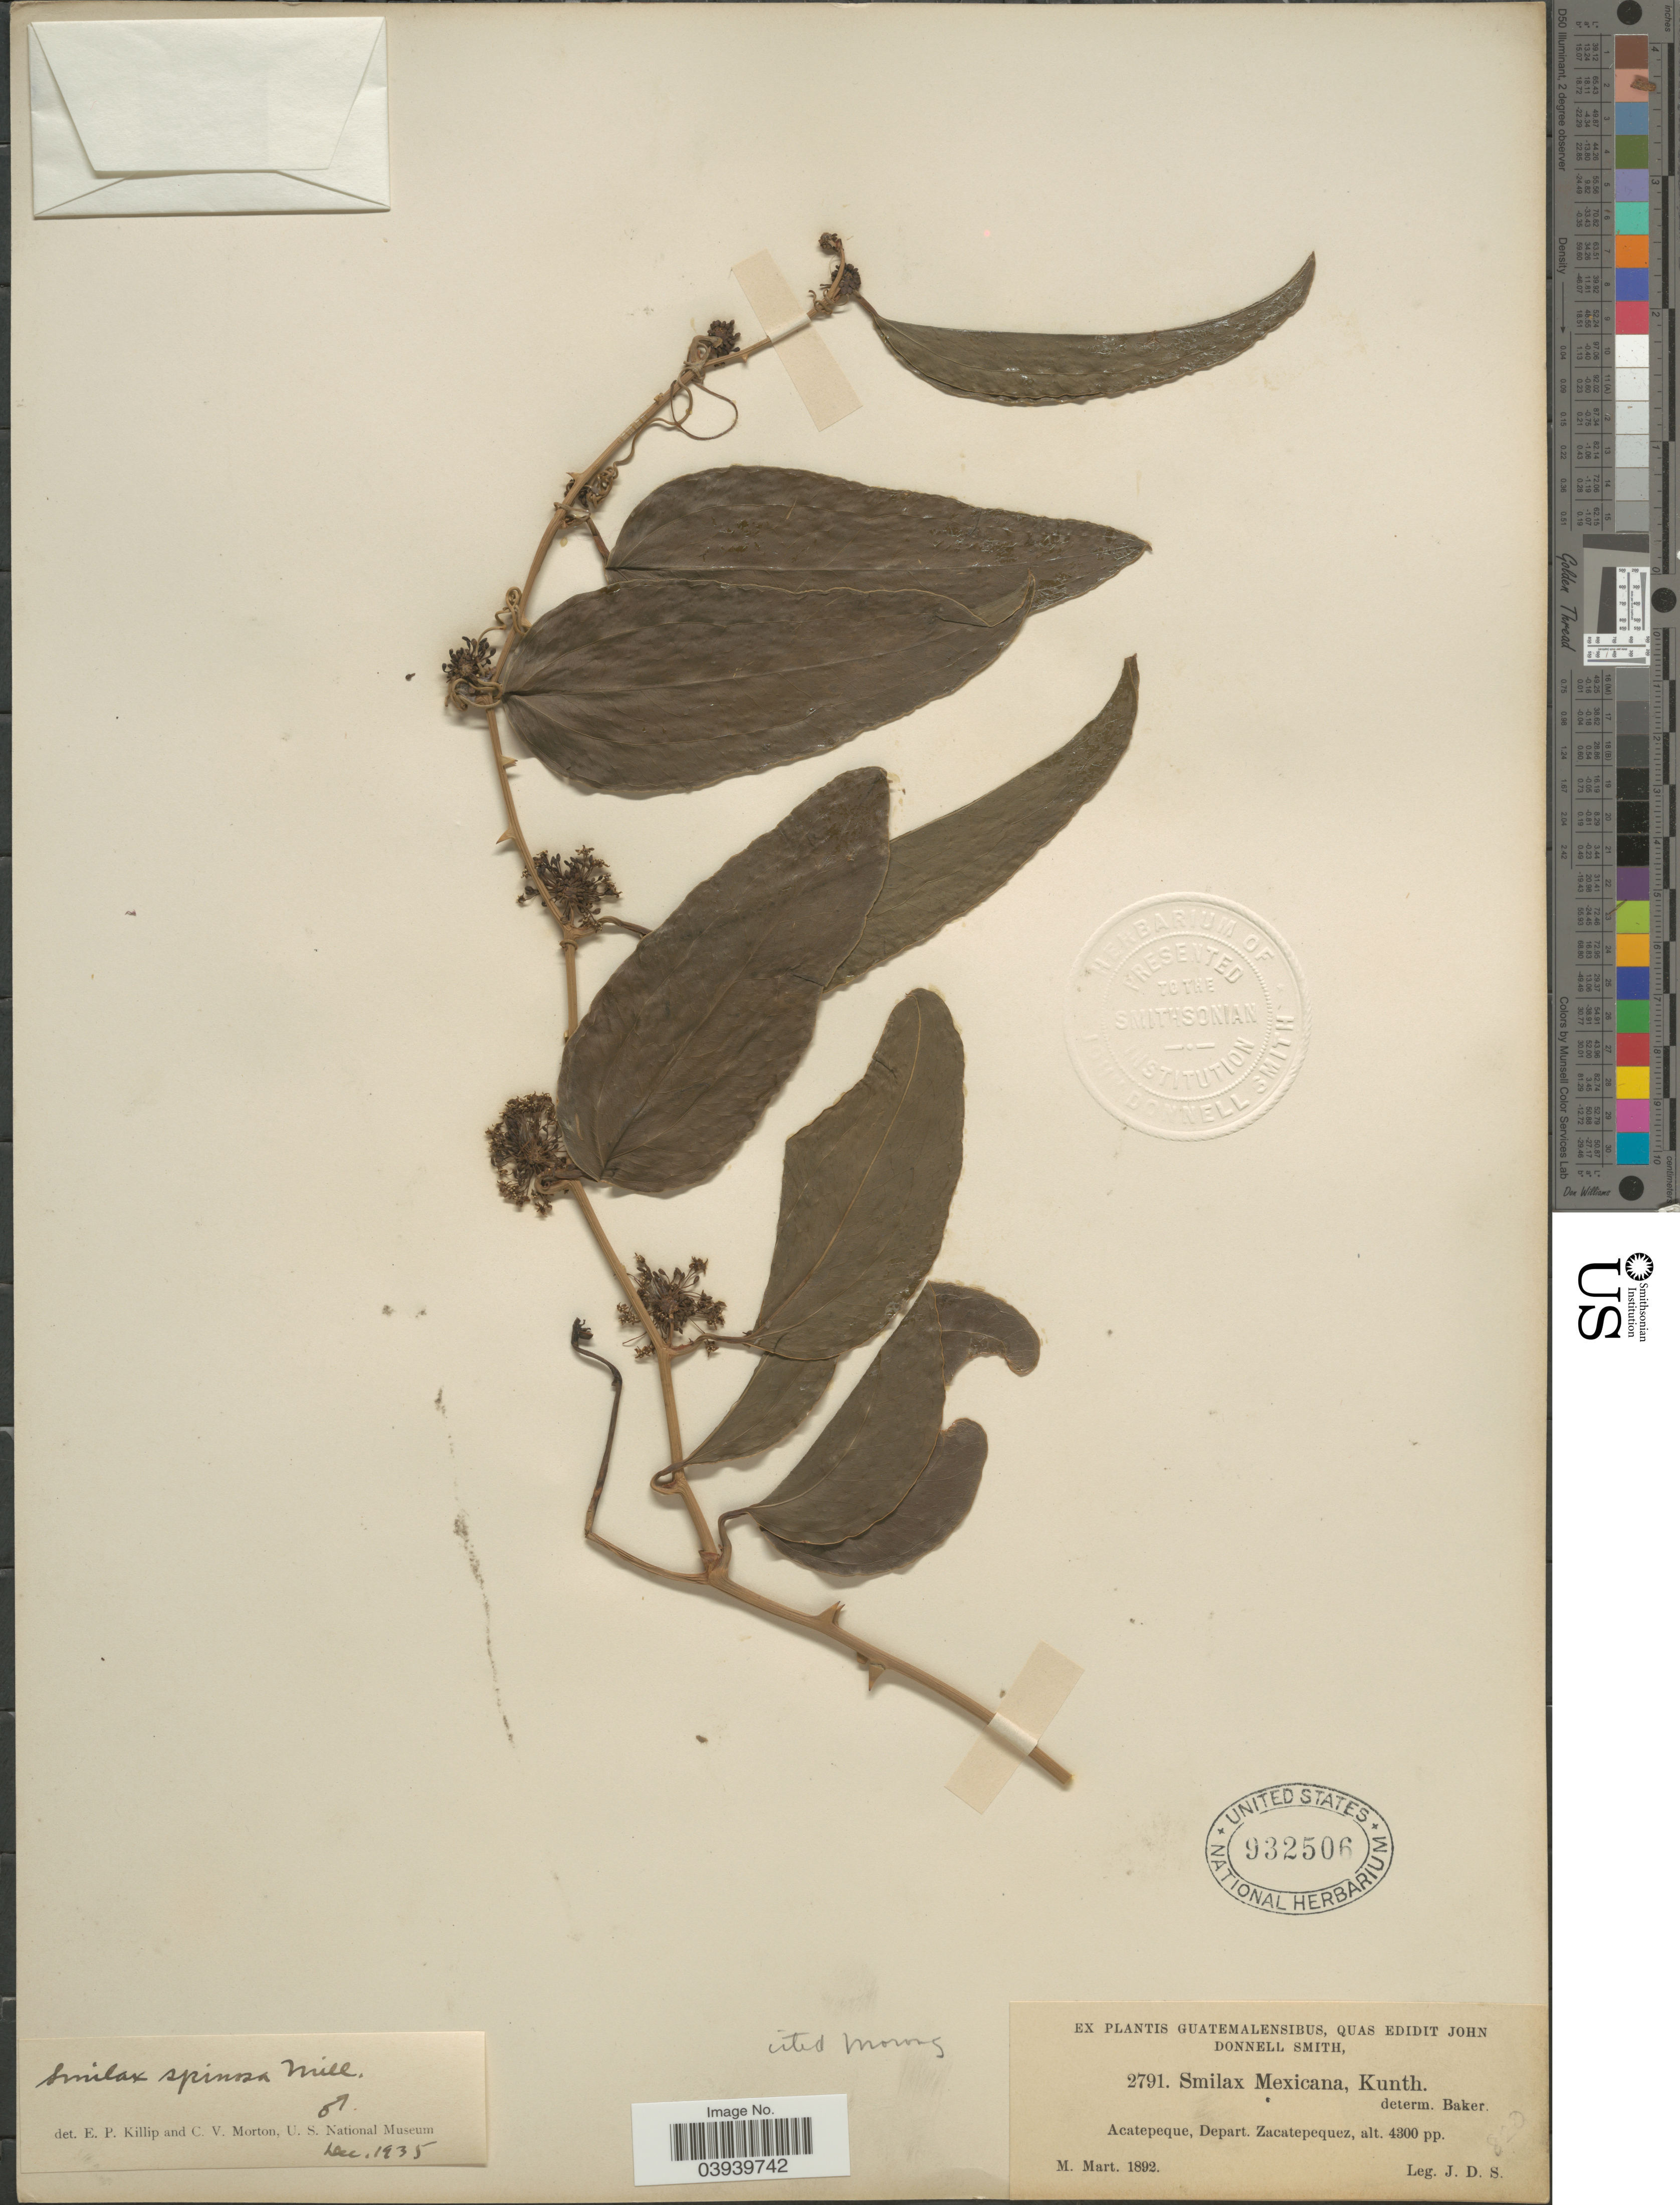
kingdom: Plantae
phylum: Tracheophyta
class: Liliopsida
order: Liliales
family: Smilacaceae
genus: Smilax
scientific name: Smilax spinosa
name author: Mill.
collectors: J. Donnell Smith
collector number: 2791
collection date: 1892-03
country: Guatemala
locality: Acatepeque, Depart. Zacatepequez.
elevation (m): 1311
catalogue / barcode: US 932506